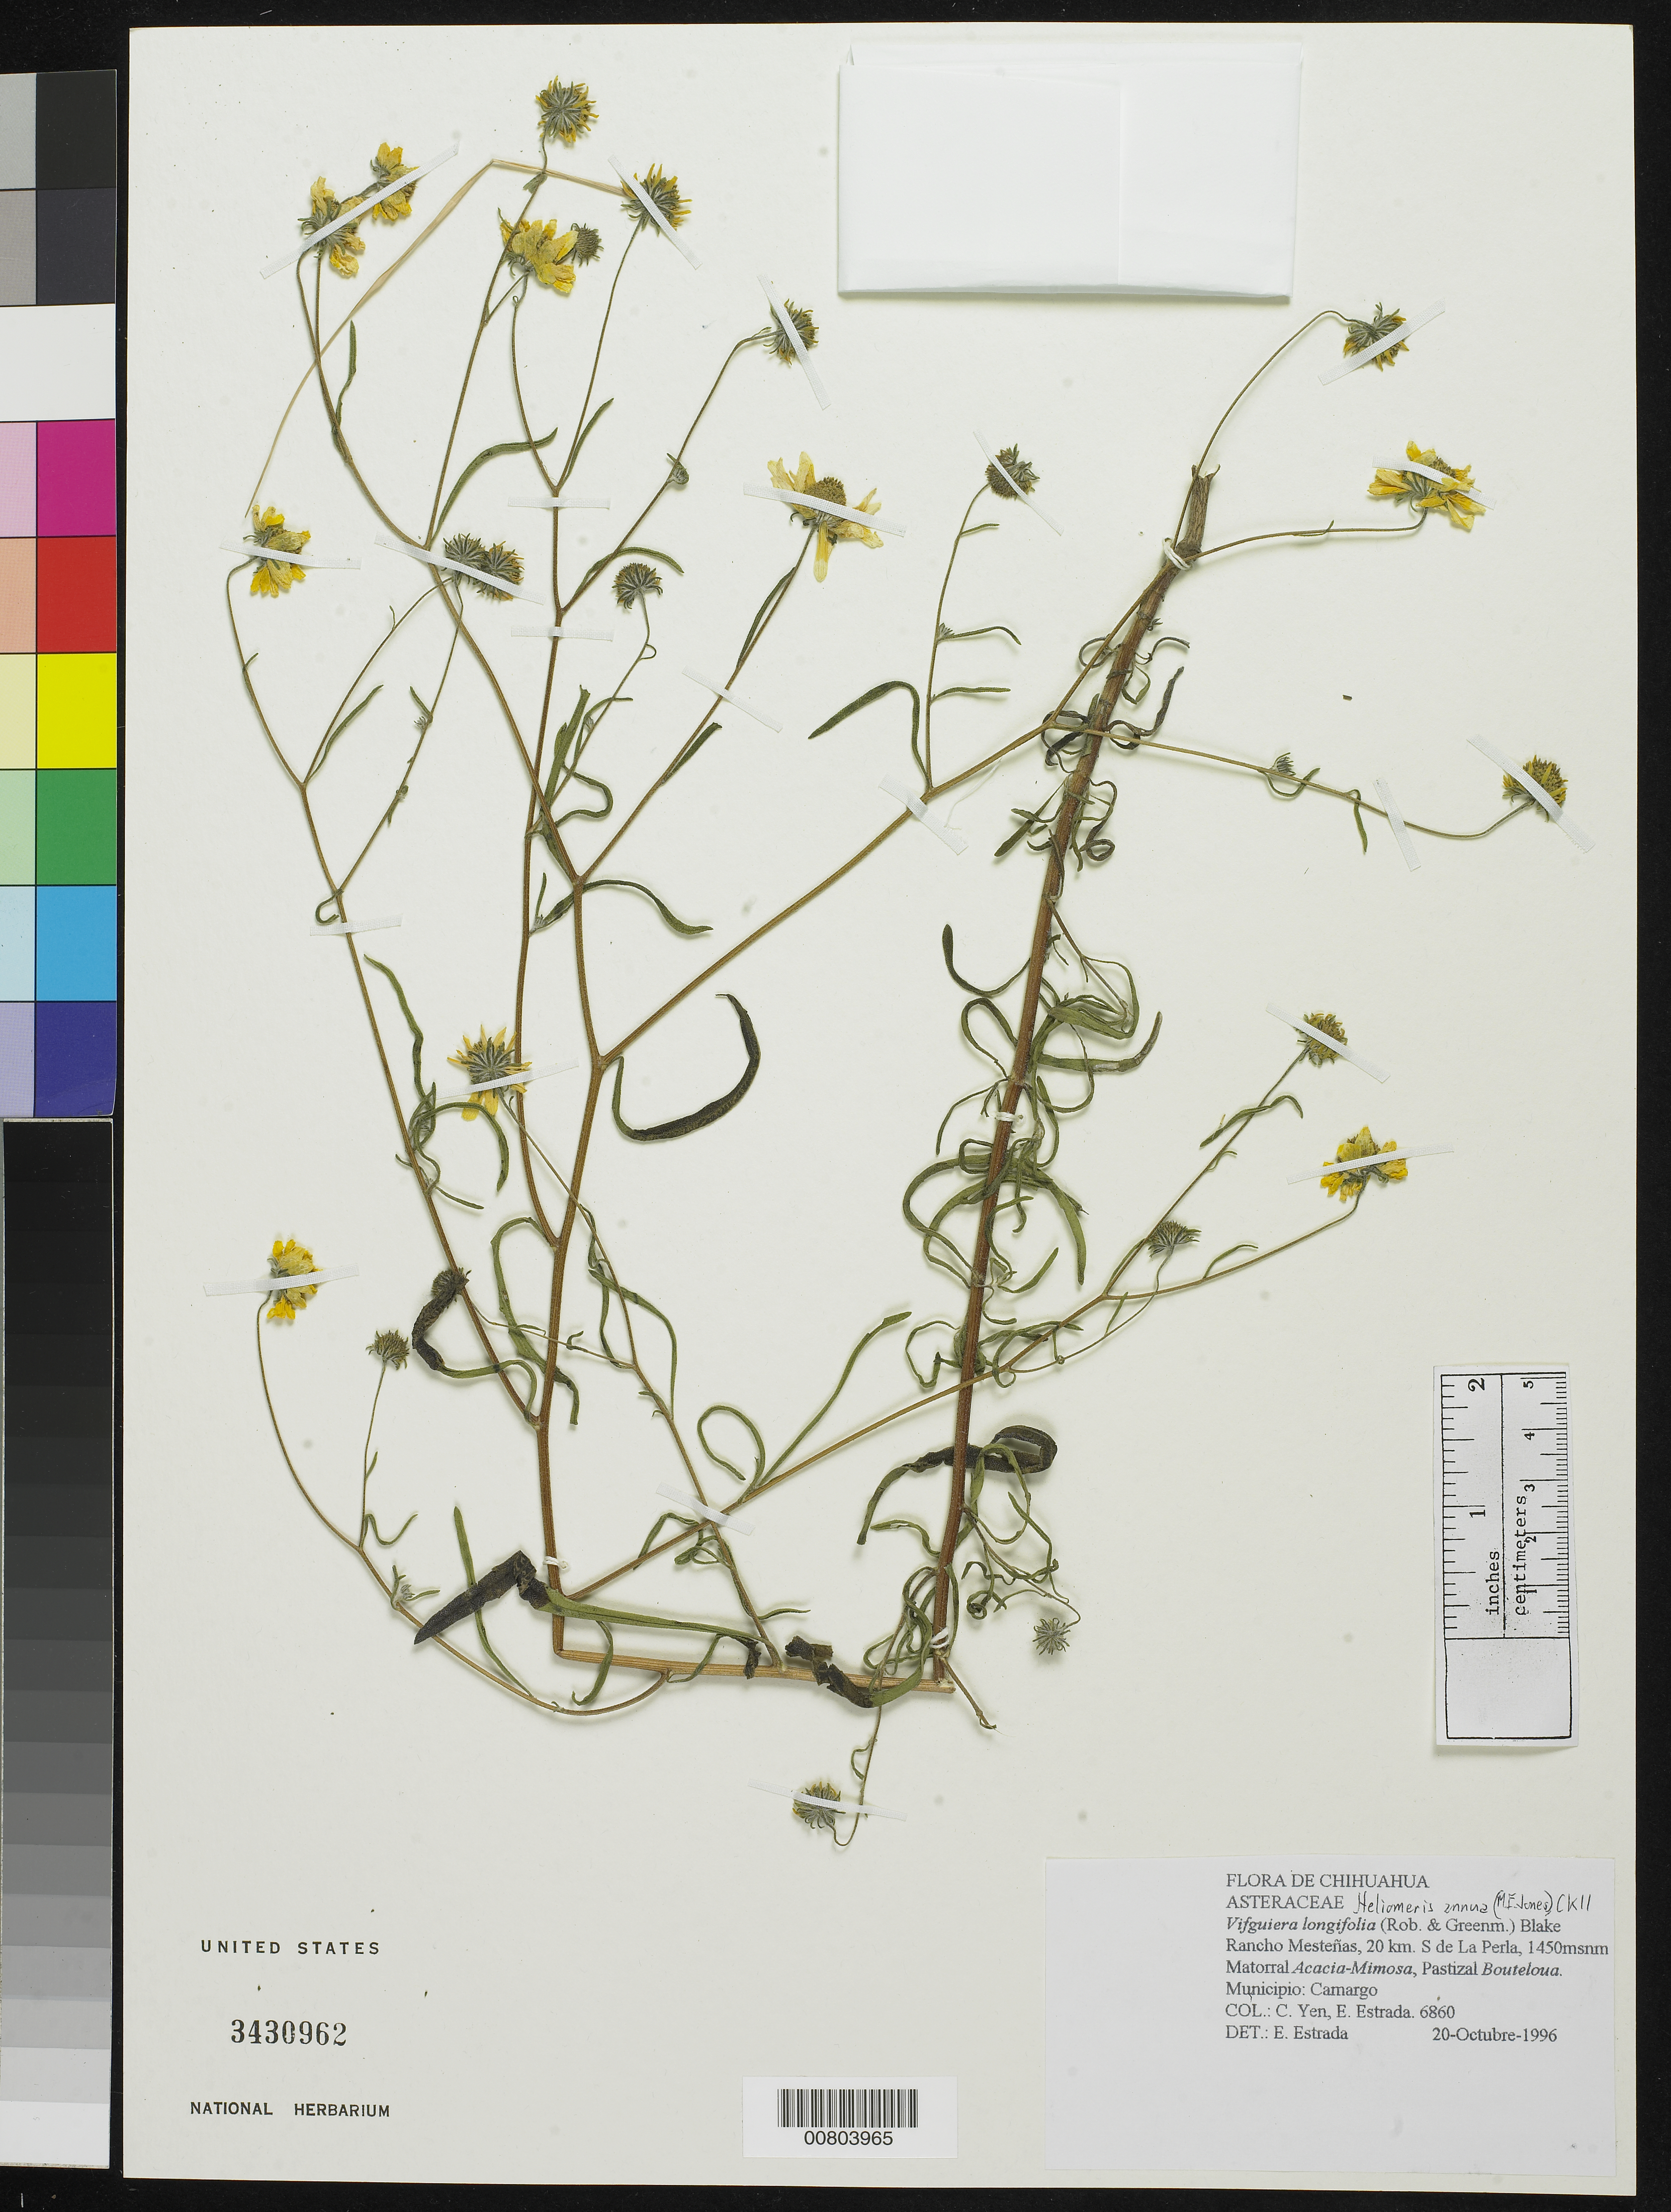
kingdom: Plantae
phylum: Tracheophyta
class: Magnoliopsida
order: Asterales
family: Asteraceae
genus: Heliomeris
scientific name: Heliomeris annua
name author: (M.E. Jones) Cockerell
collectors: Y. C. Yang & E. Estrada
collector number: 6860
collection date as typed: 20 Oct 1996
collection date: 1996-10-20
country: Mexico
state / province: Chihuahua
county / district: Camargo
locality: Rancho Mesteñas, 20 km. S de La Perla.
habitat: Matorral Acacia-Mimosa, Pastizal Bouteloua.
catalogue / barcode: US 3430692